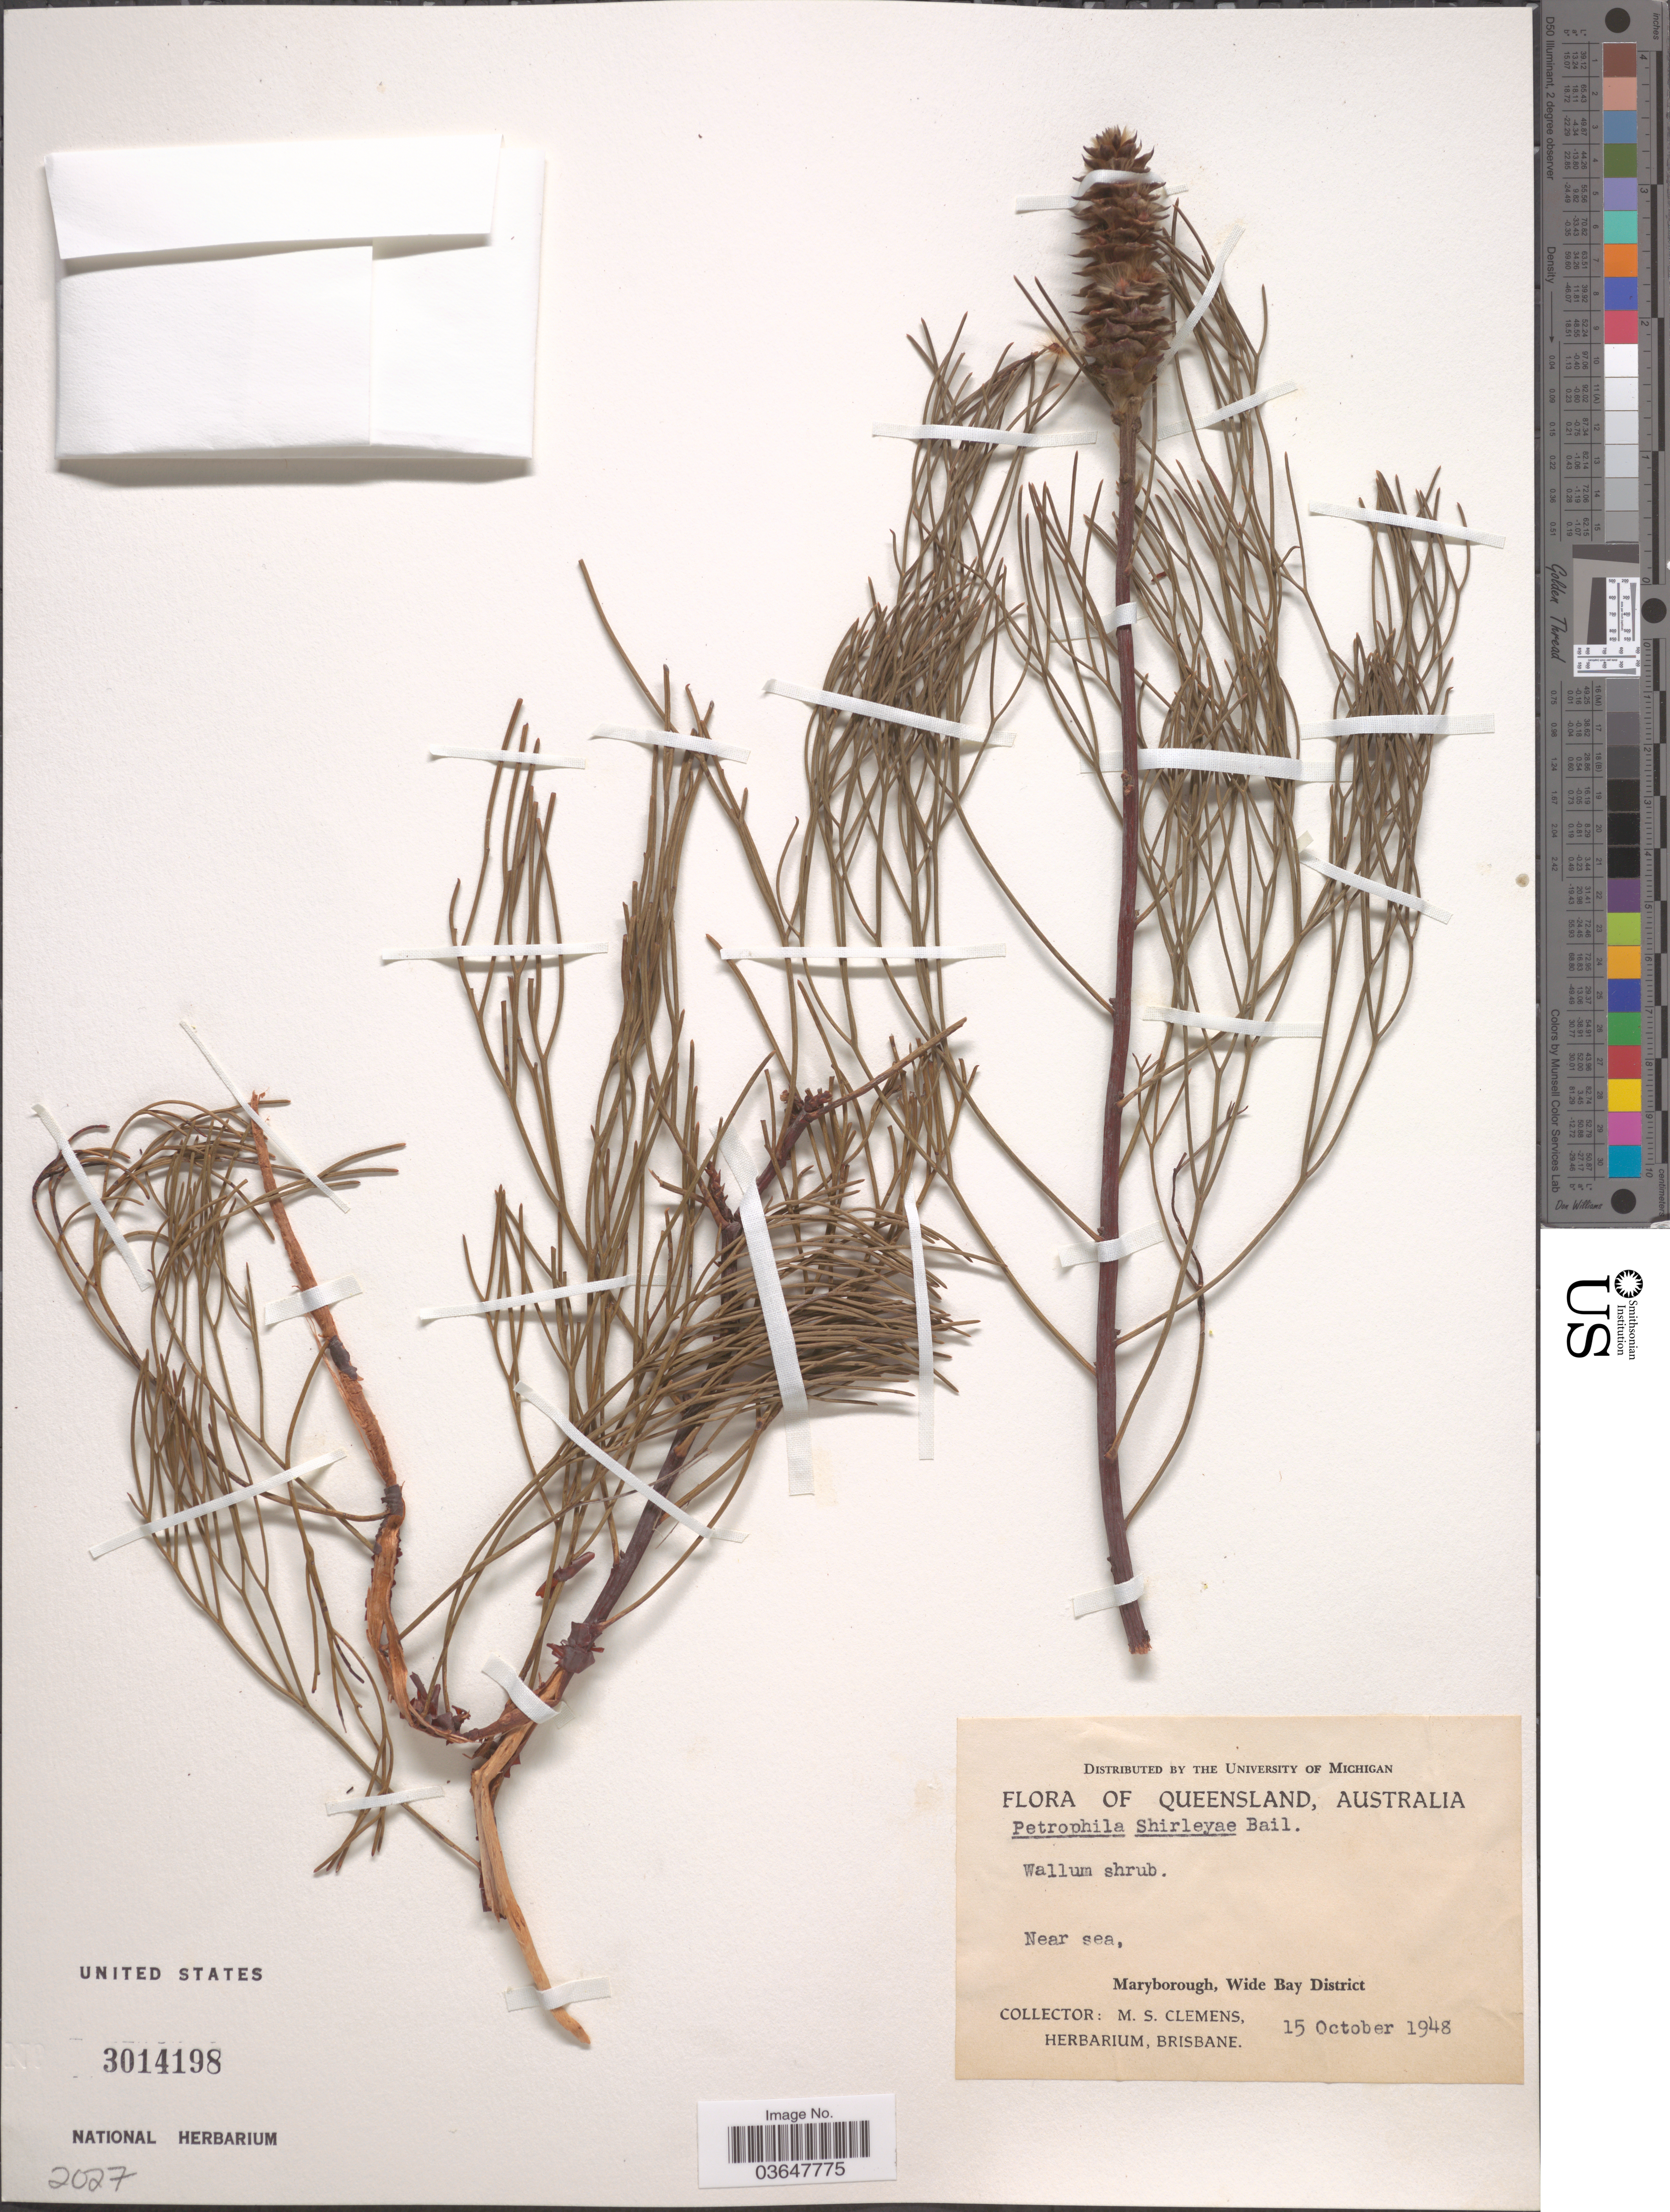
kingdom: Plantae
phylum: Tracheophyta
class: Magnoliopsida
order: Proteales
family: Proteaceae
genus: Petrophile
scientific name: Petrophile shirleyae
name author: F.M. Bailey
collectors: M. S. Clemens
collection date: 1948-10-15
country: Australia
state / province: Queensland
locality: Near sea, Maryborough, Wide Bay District.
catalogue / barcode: US 3014198